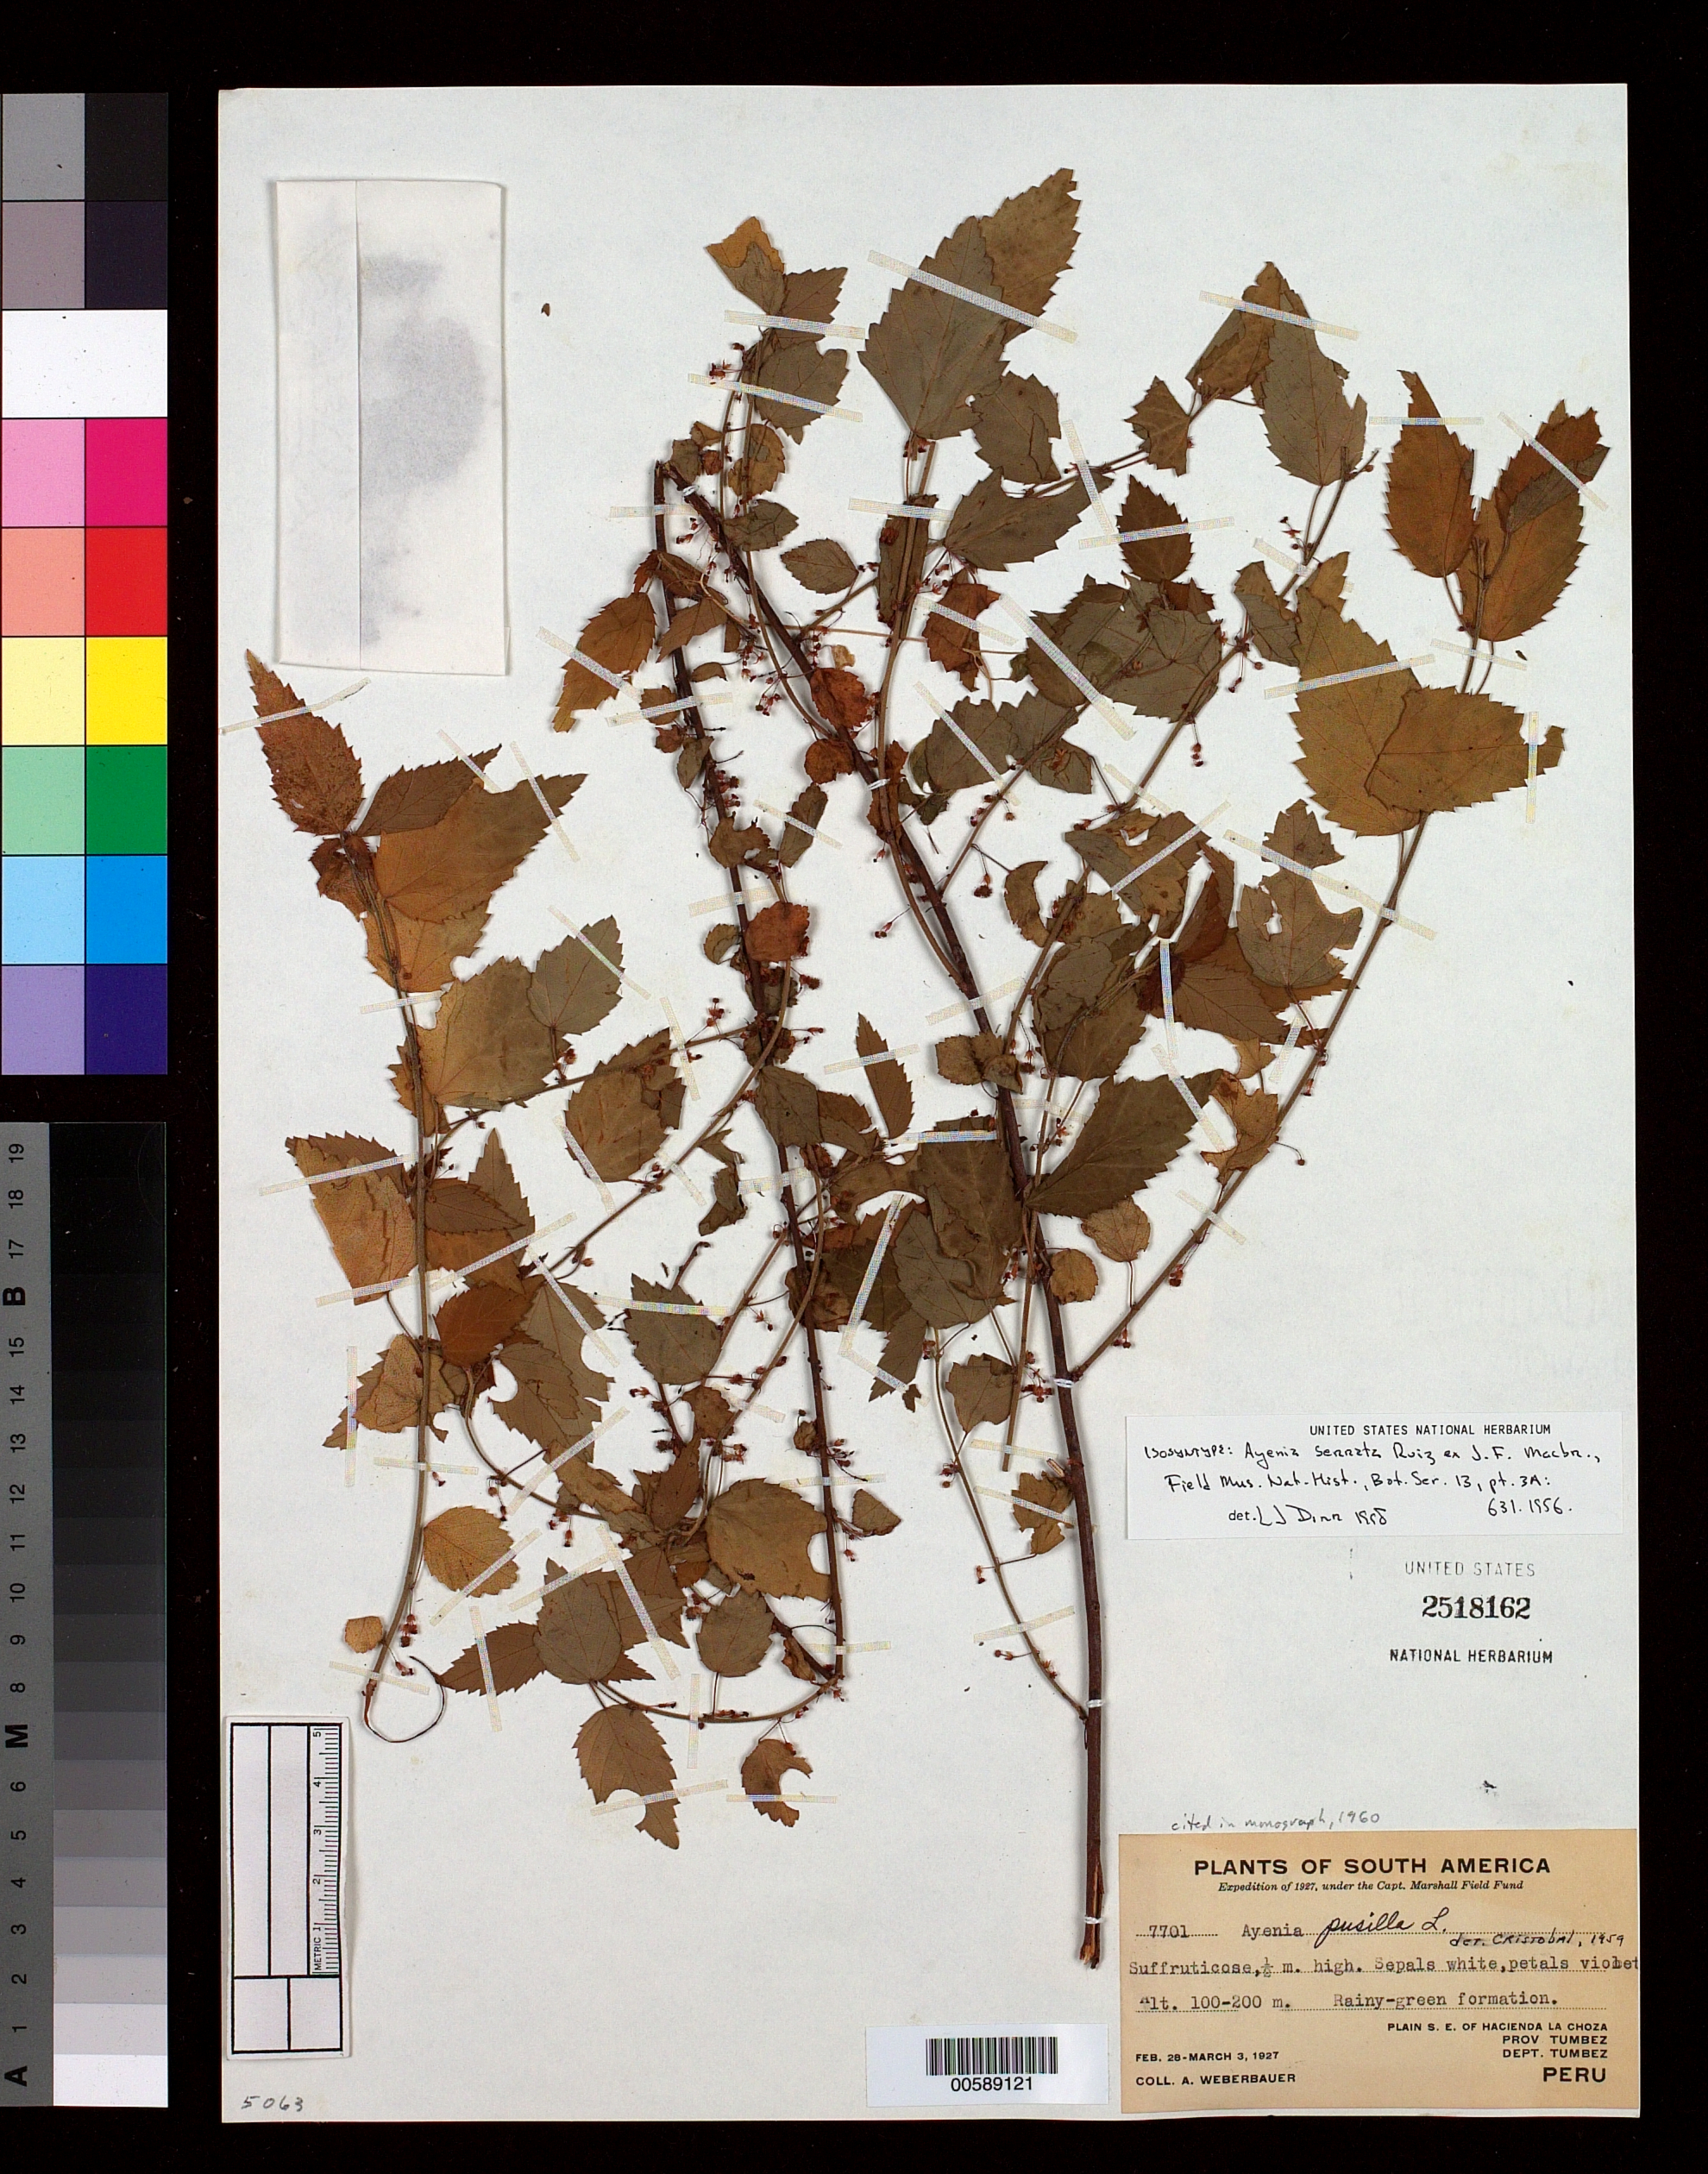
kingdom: Plantae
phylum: Tracheophyta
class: Magnoliopsida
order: Malvales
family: Malvaceae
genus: Ayenia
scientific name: Ayenia serrata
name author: Ruiz ex J.F. Macbr.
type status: Isosyntype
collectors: A. Weberbauer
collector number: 7701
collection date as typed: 28 Feb 1927 to 03 Mar 1927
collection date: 1927-02-28/1927-03-03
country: Peru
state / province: Tumbes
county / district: Tumbes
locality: Plain SE of Hacienda La Choza.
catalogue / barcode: US 2518162